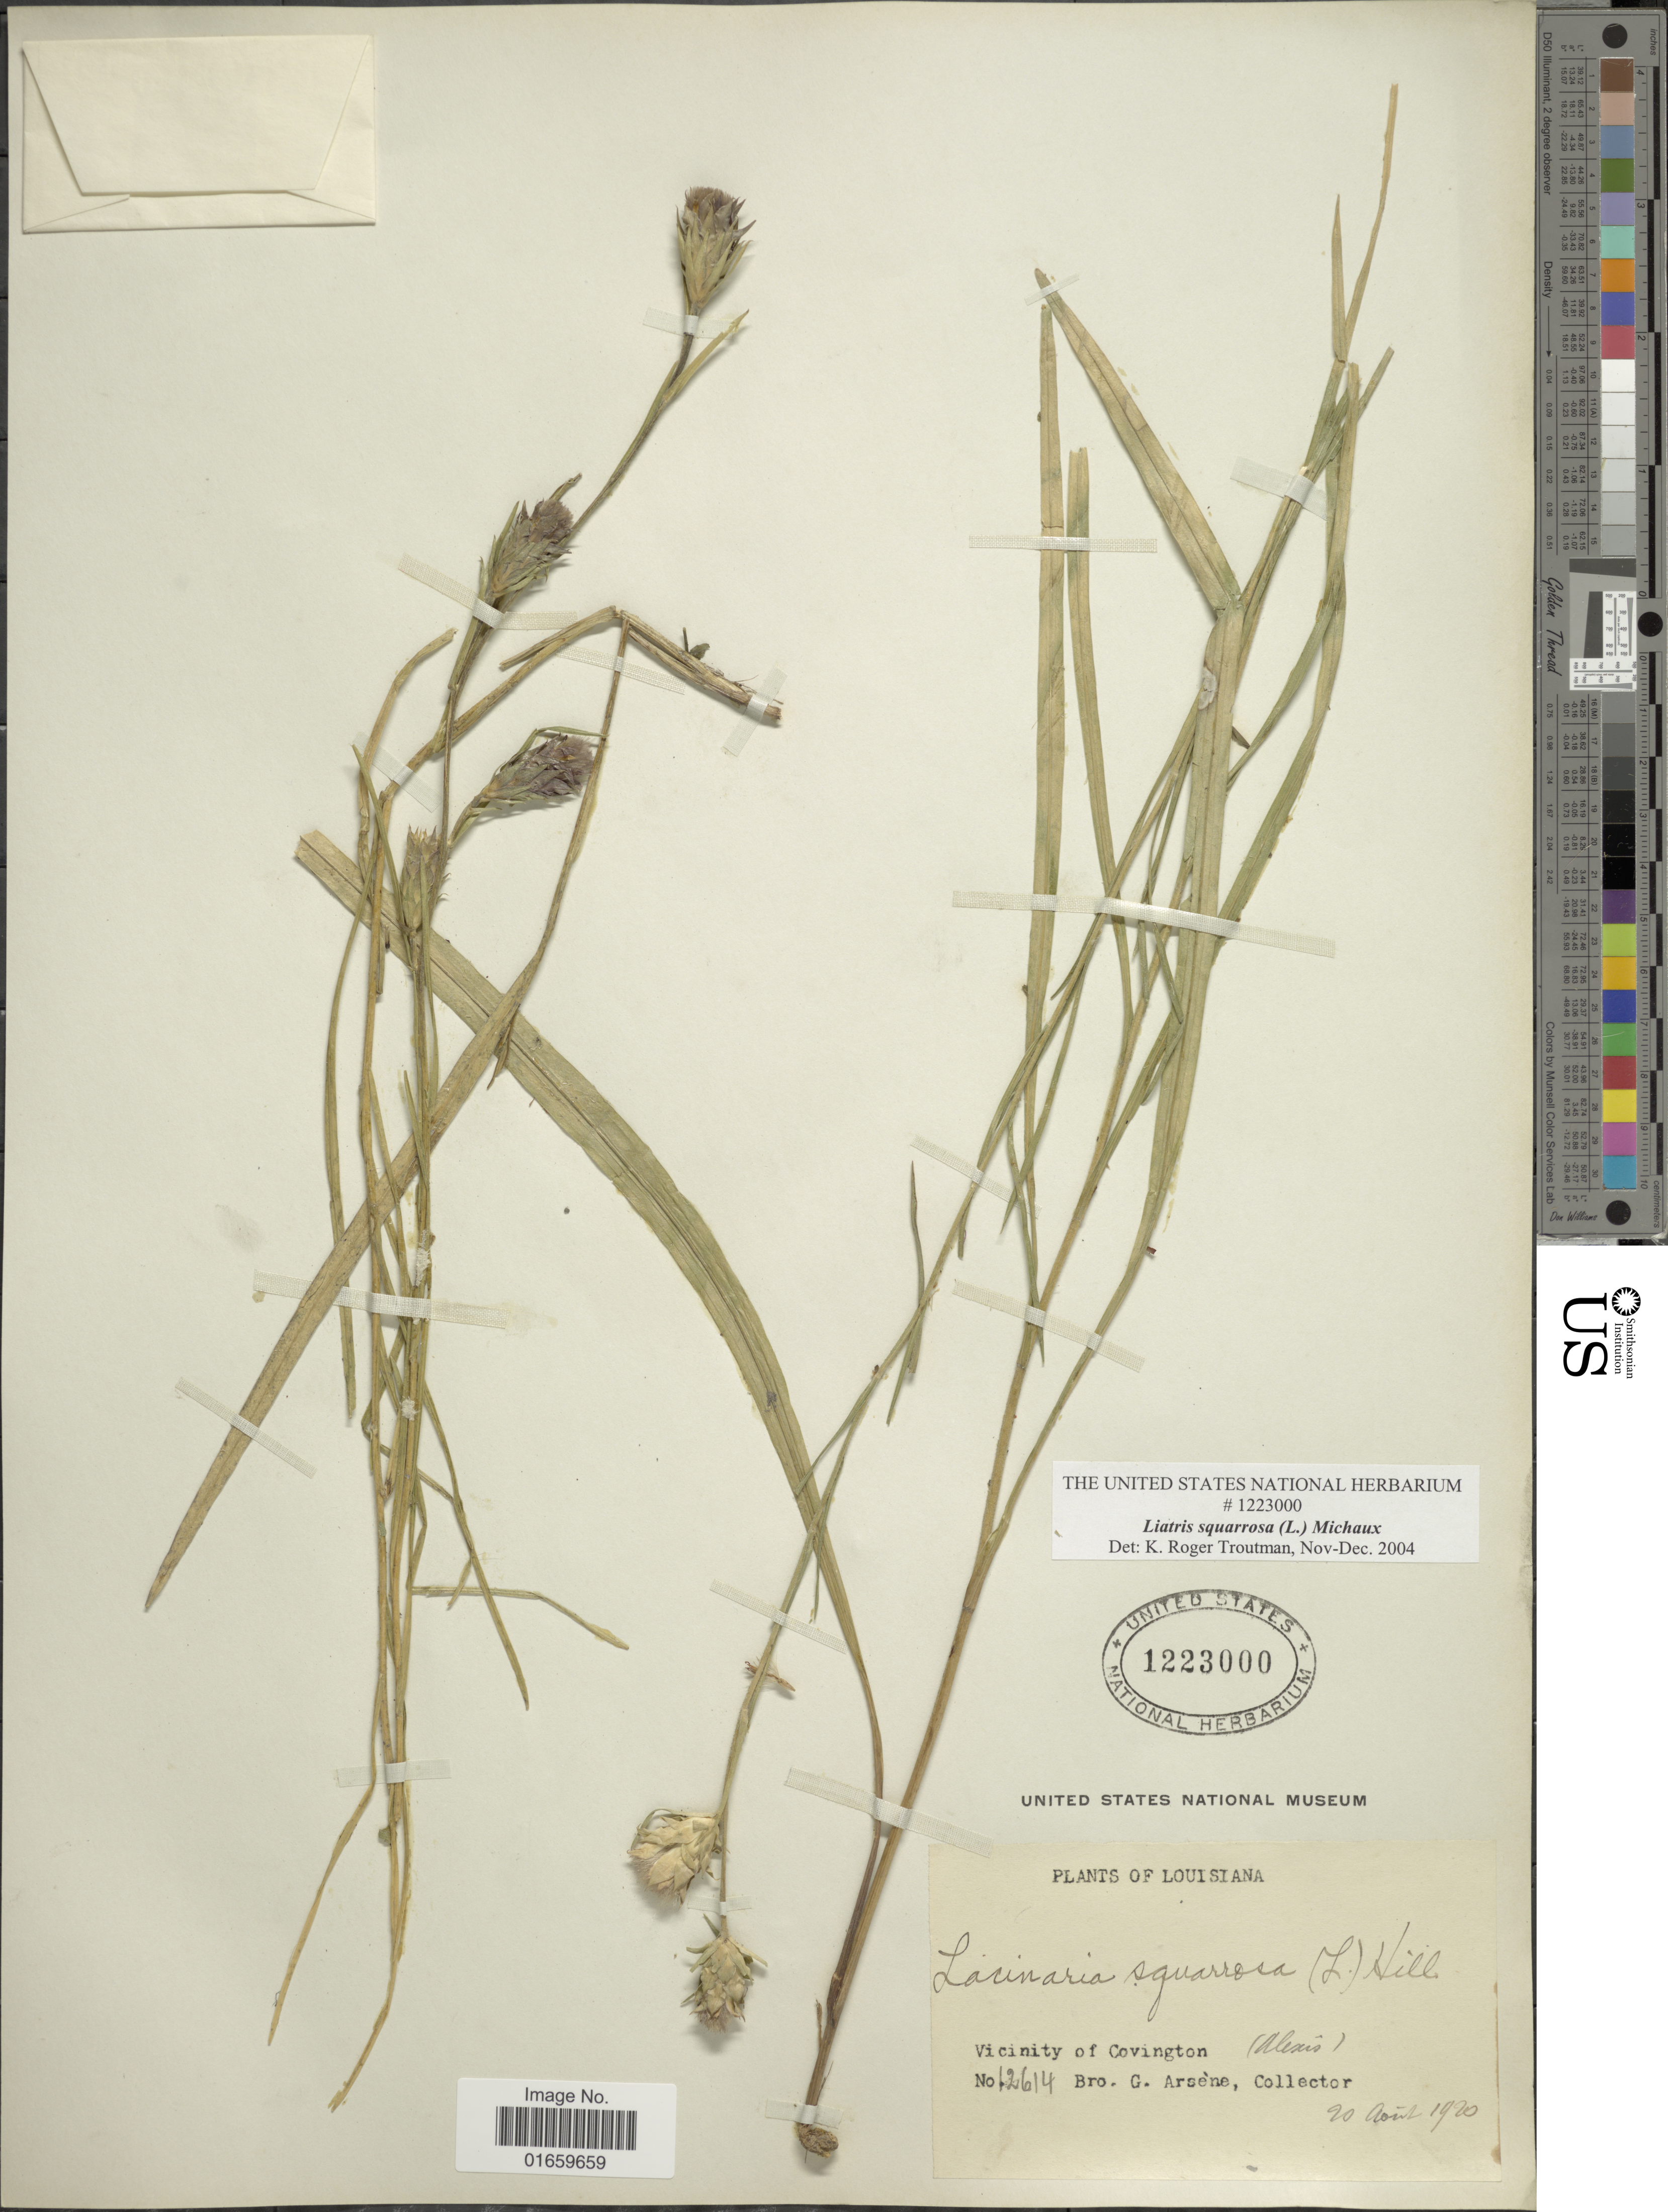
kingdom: Plantae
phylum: Tracheophyta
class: Magnoliopsida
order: Asterales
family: Asteraceae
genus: Liatris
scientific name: Liatris squarrosa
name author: (L.) Michx.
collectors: Bro. G. Arsène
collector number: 12614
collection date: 1920-08-20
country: United States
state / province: Louisiana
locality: Vicinity of Covington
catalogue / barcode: US 1223000